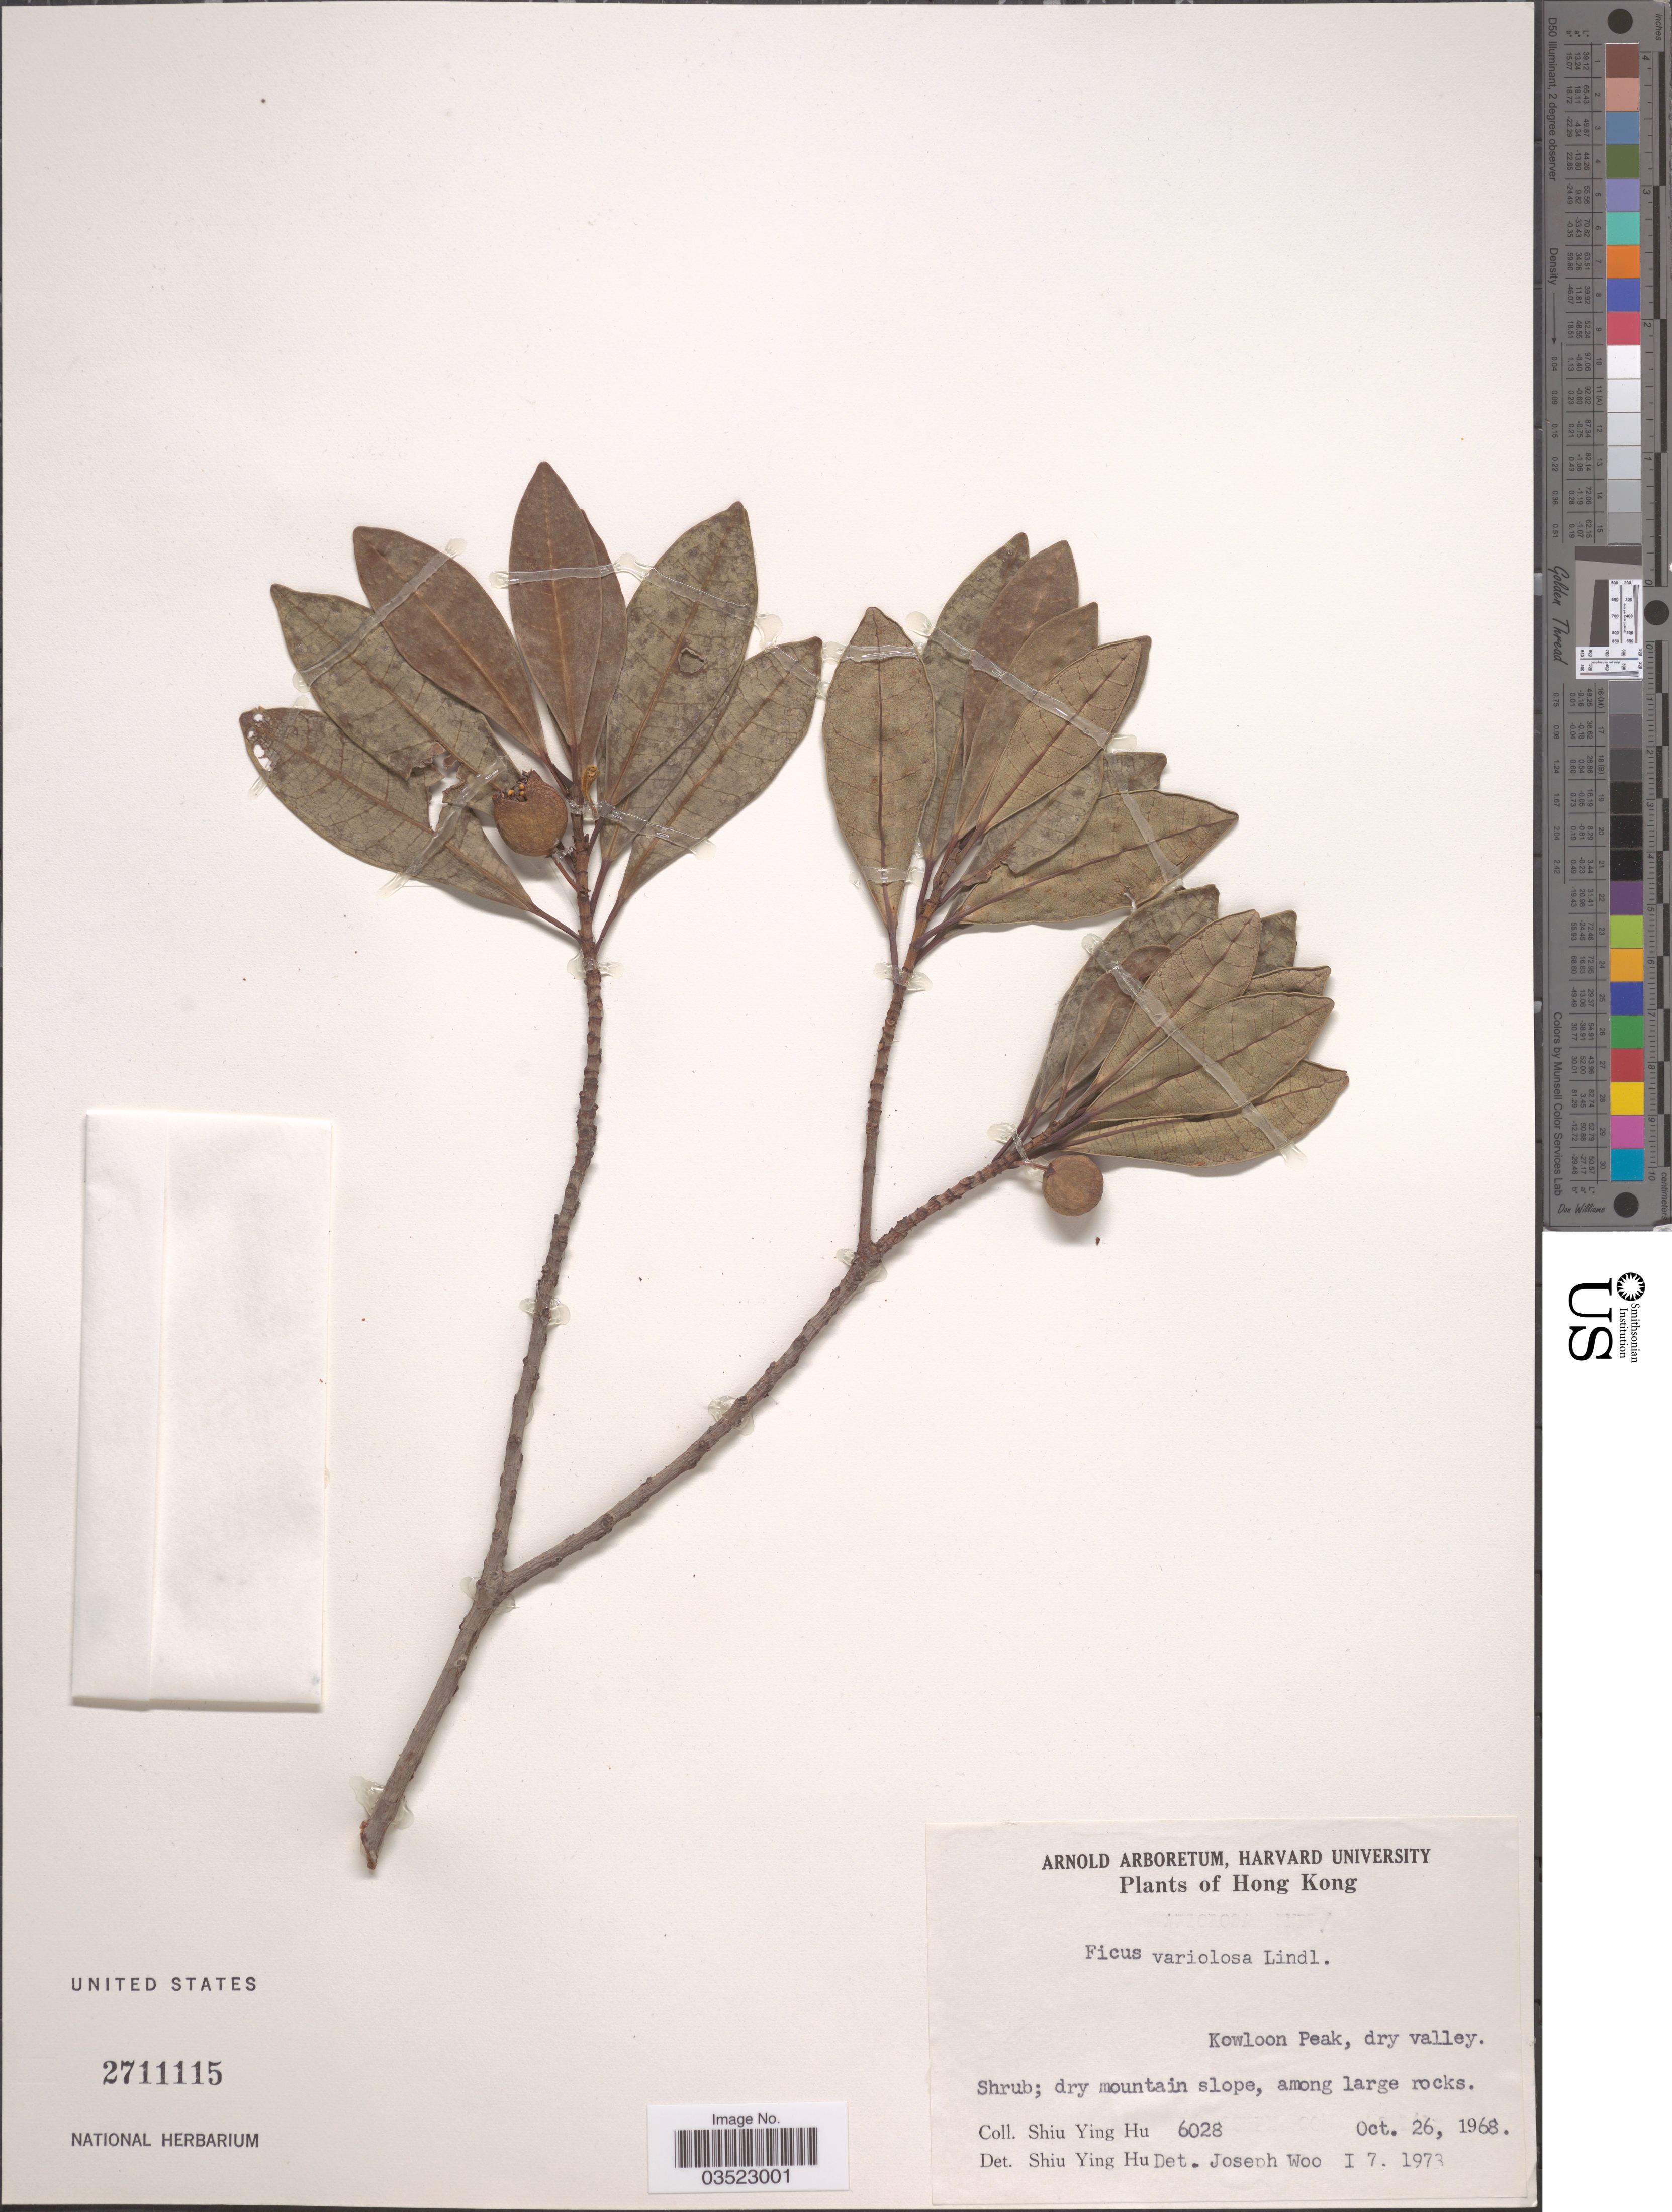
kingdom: Plantae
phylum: Tracheophyta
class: Magnoliopsida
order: Rosales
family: Moraceae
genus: Ficus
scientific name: Ficus variolosa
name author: Lindl. ex Benth.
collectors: S. Y. Hu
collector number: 6028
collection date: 1968-10-26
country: China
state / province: Hong Kong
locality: Kowloon Peak, dry valley.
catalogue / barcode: US 2711115